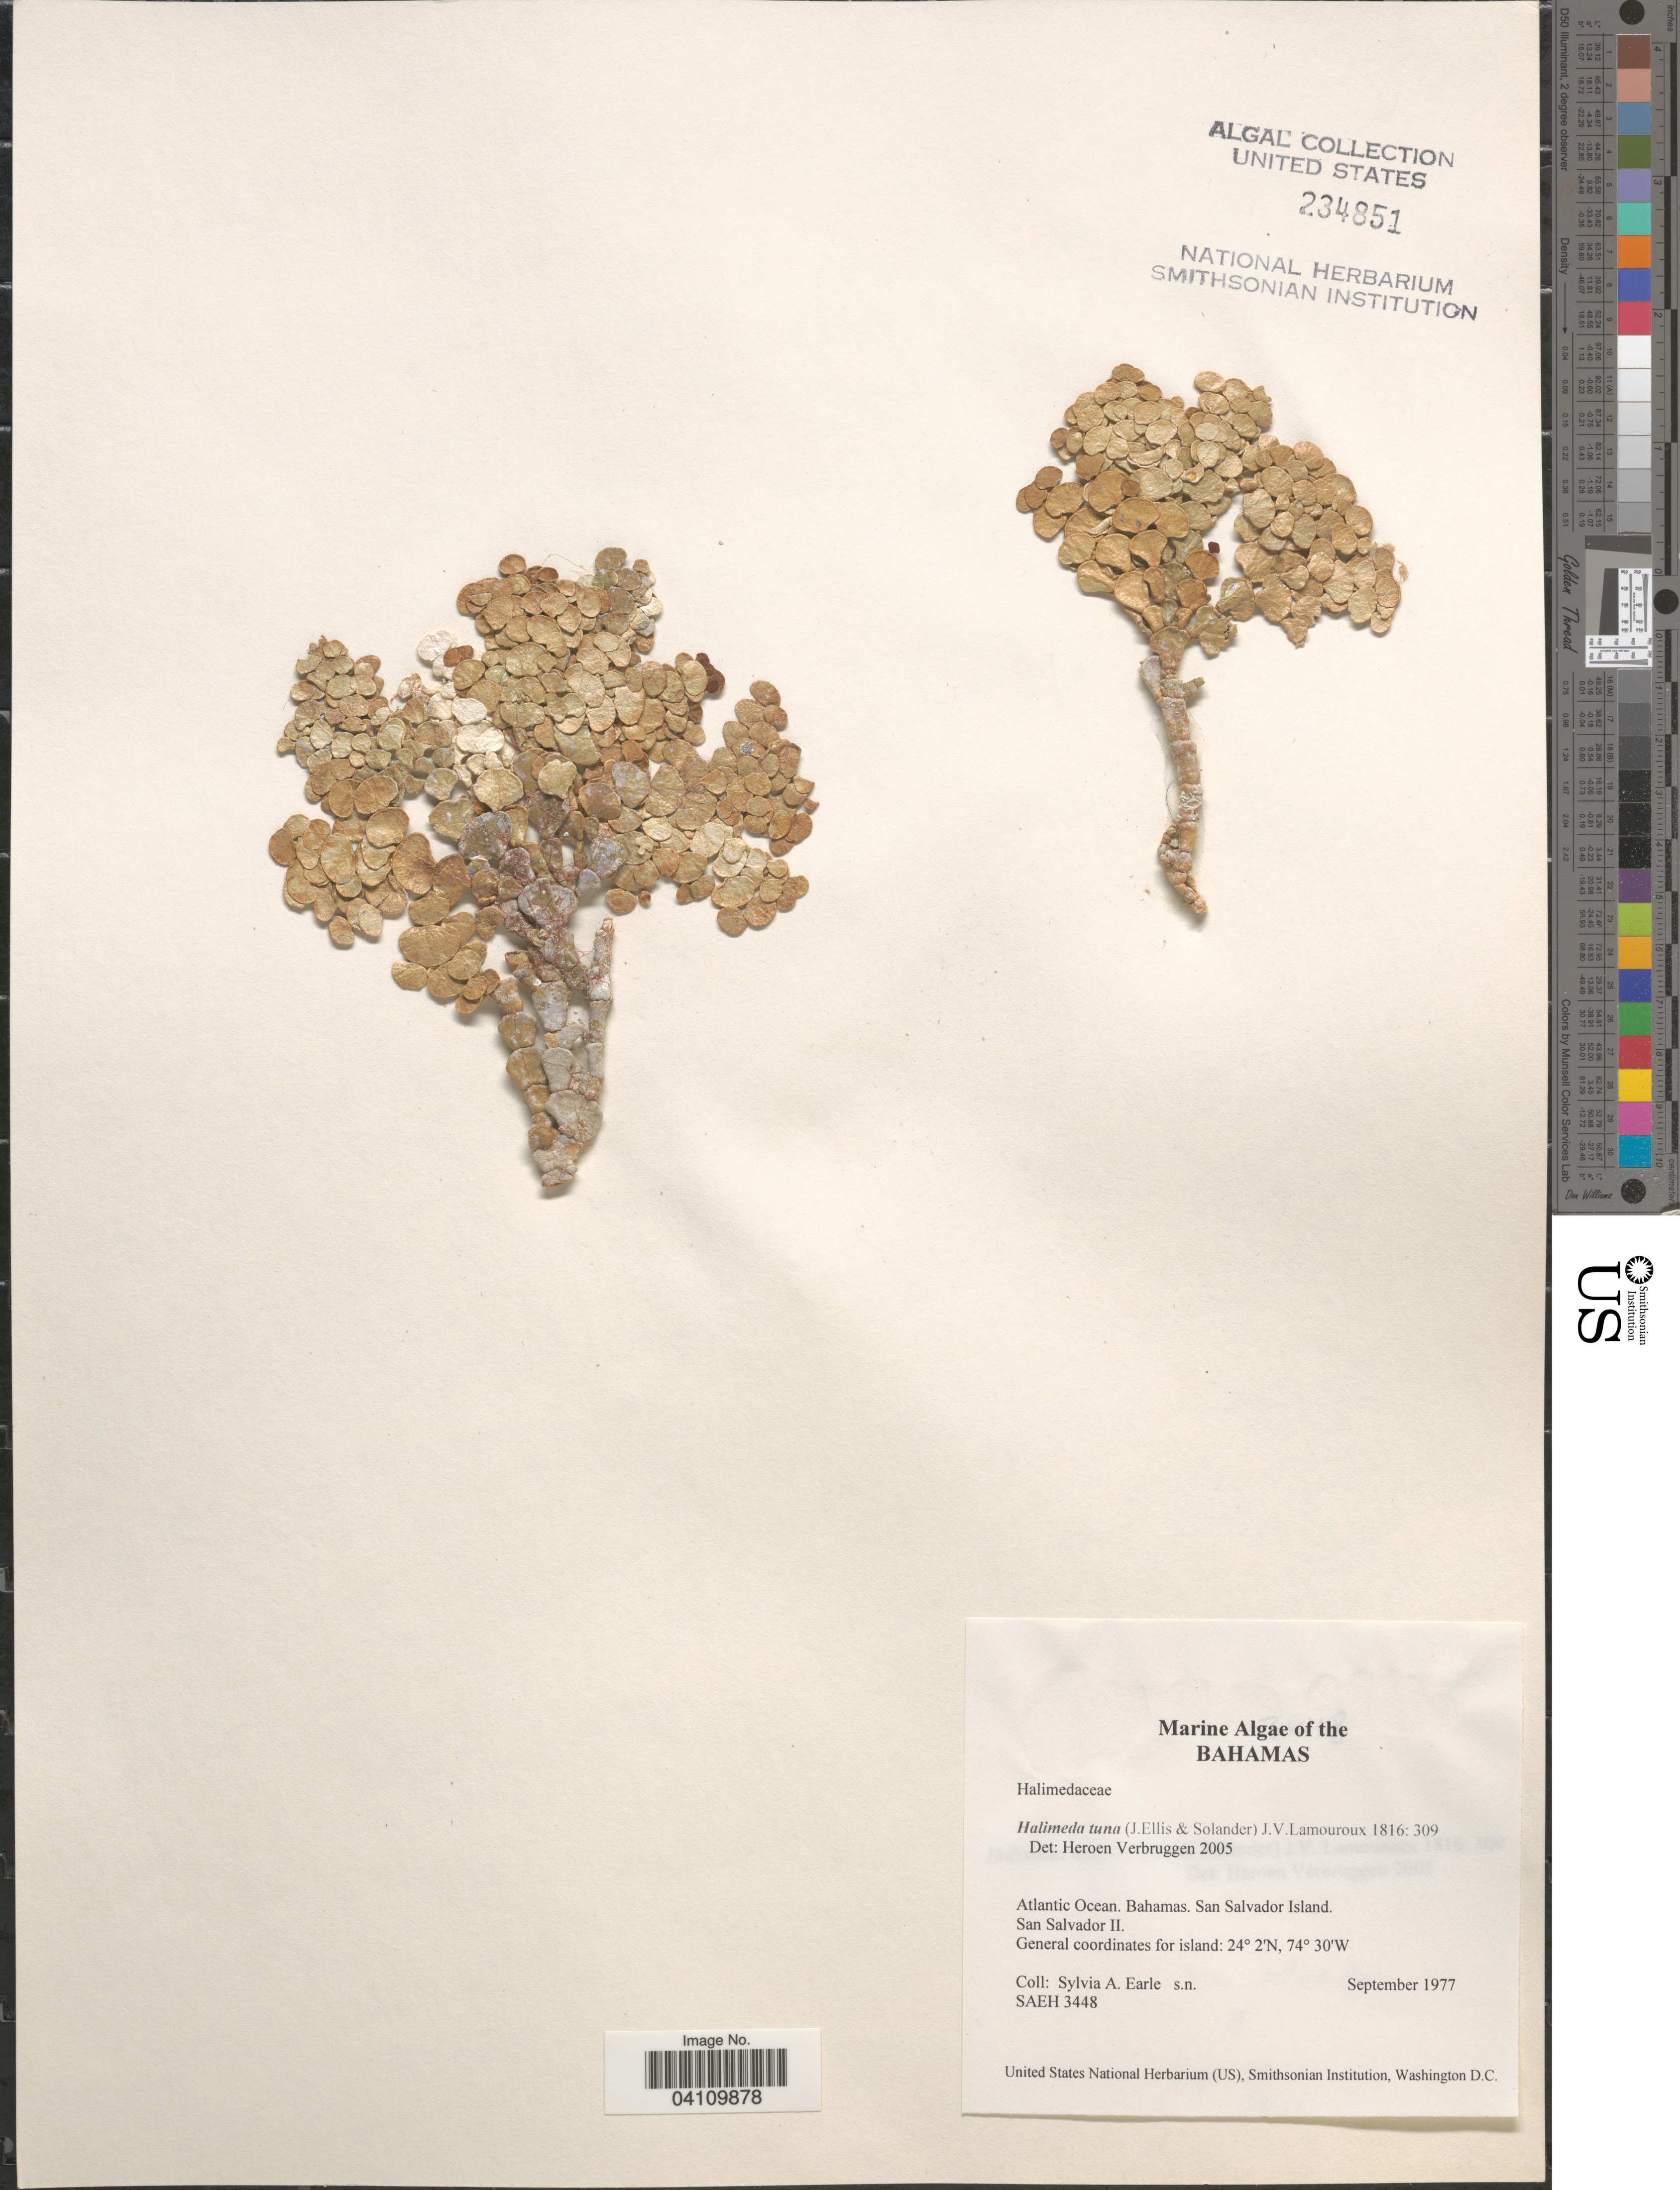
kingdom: Plantae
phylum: Chlorophyta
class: Ulvophyceae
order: Bryopsidales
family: Halimedaceae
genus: Halimeda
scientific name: Halimeda tuna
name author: (J. Ellis & Sol.) J.V.Lamouroux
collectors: S. A. Earle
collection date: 1977-09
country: Bahamas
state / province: San Salvador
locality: Atlantic Ocean. San Salvador Island. San Salvador II.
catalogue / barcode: US 234851